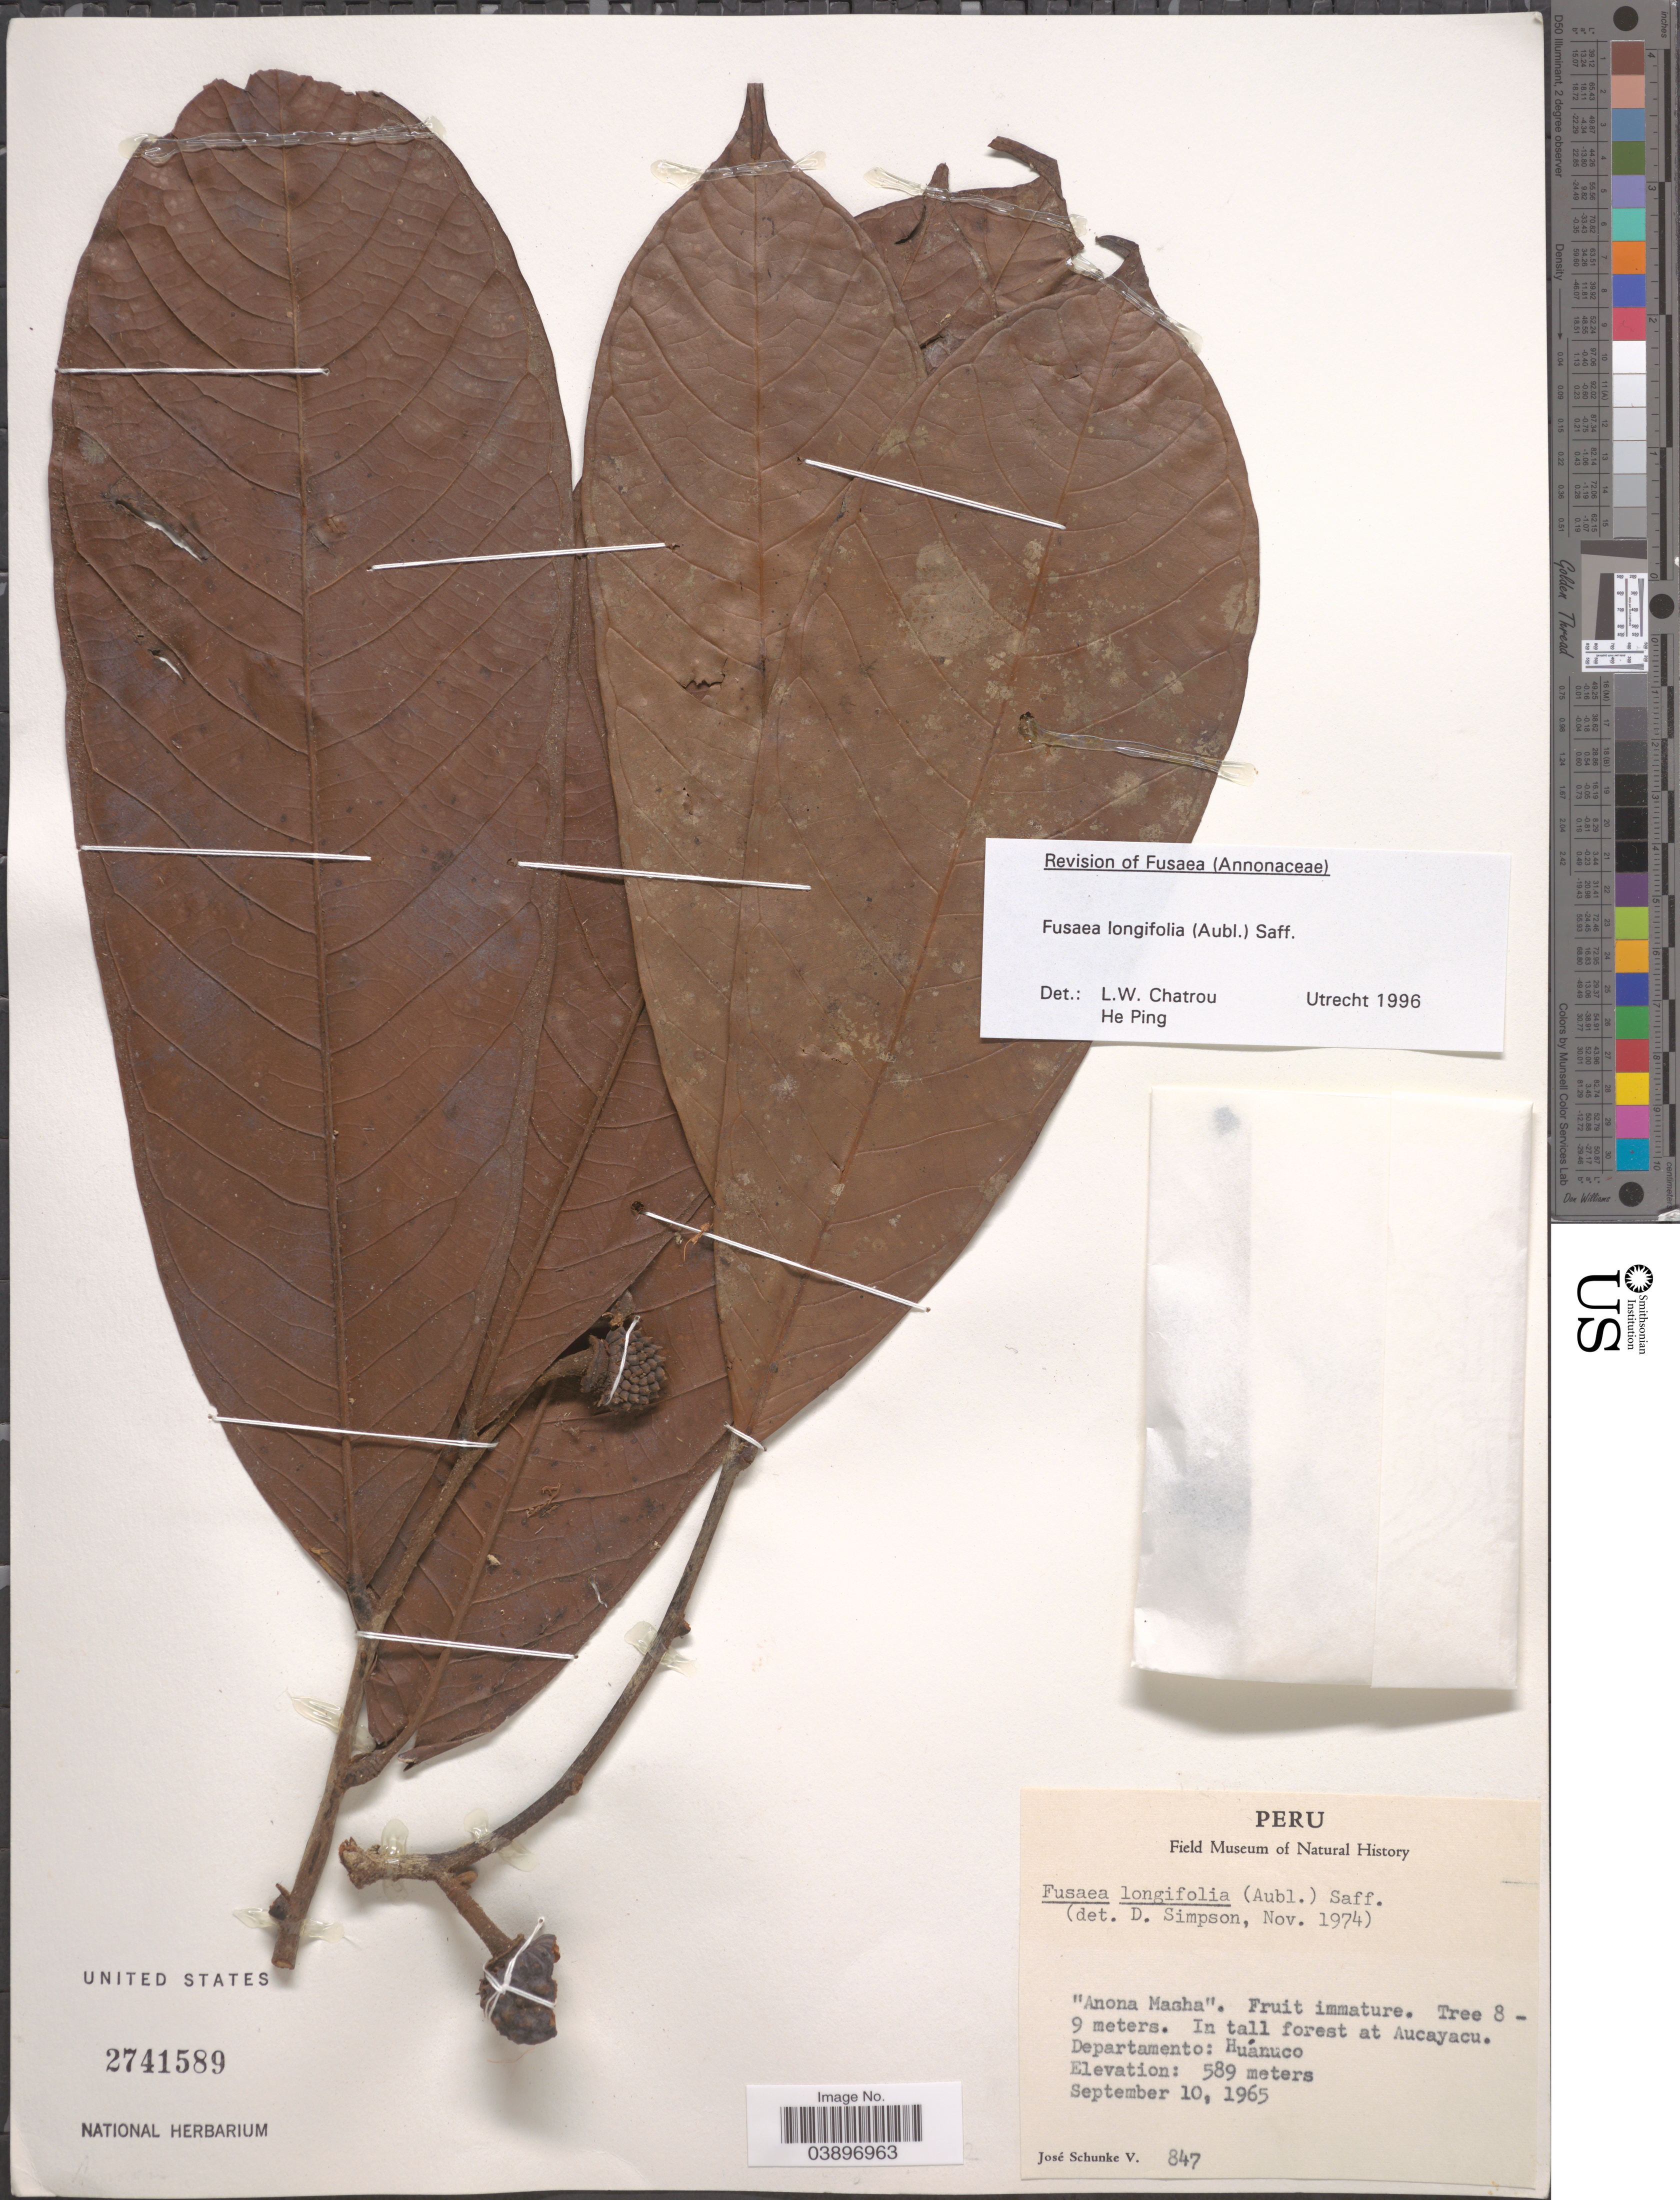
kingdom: Plantae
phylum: Tracheophyta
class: Magnoliopsida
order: Magnoliales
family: Annonaceae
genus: Fusaea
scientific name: Fusaea longifolia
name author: (Aubl.) Saff.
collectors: J. Schunke Vigo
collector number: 847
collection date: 1965-09-10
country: Peru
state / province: Huánuco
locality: At Aucayacu. Departamento: Huánuco.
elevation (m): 589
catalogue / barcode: US 2741589